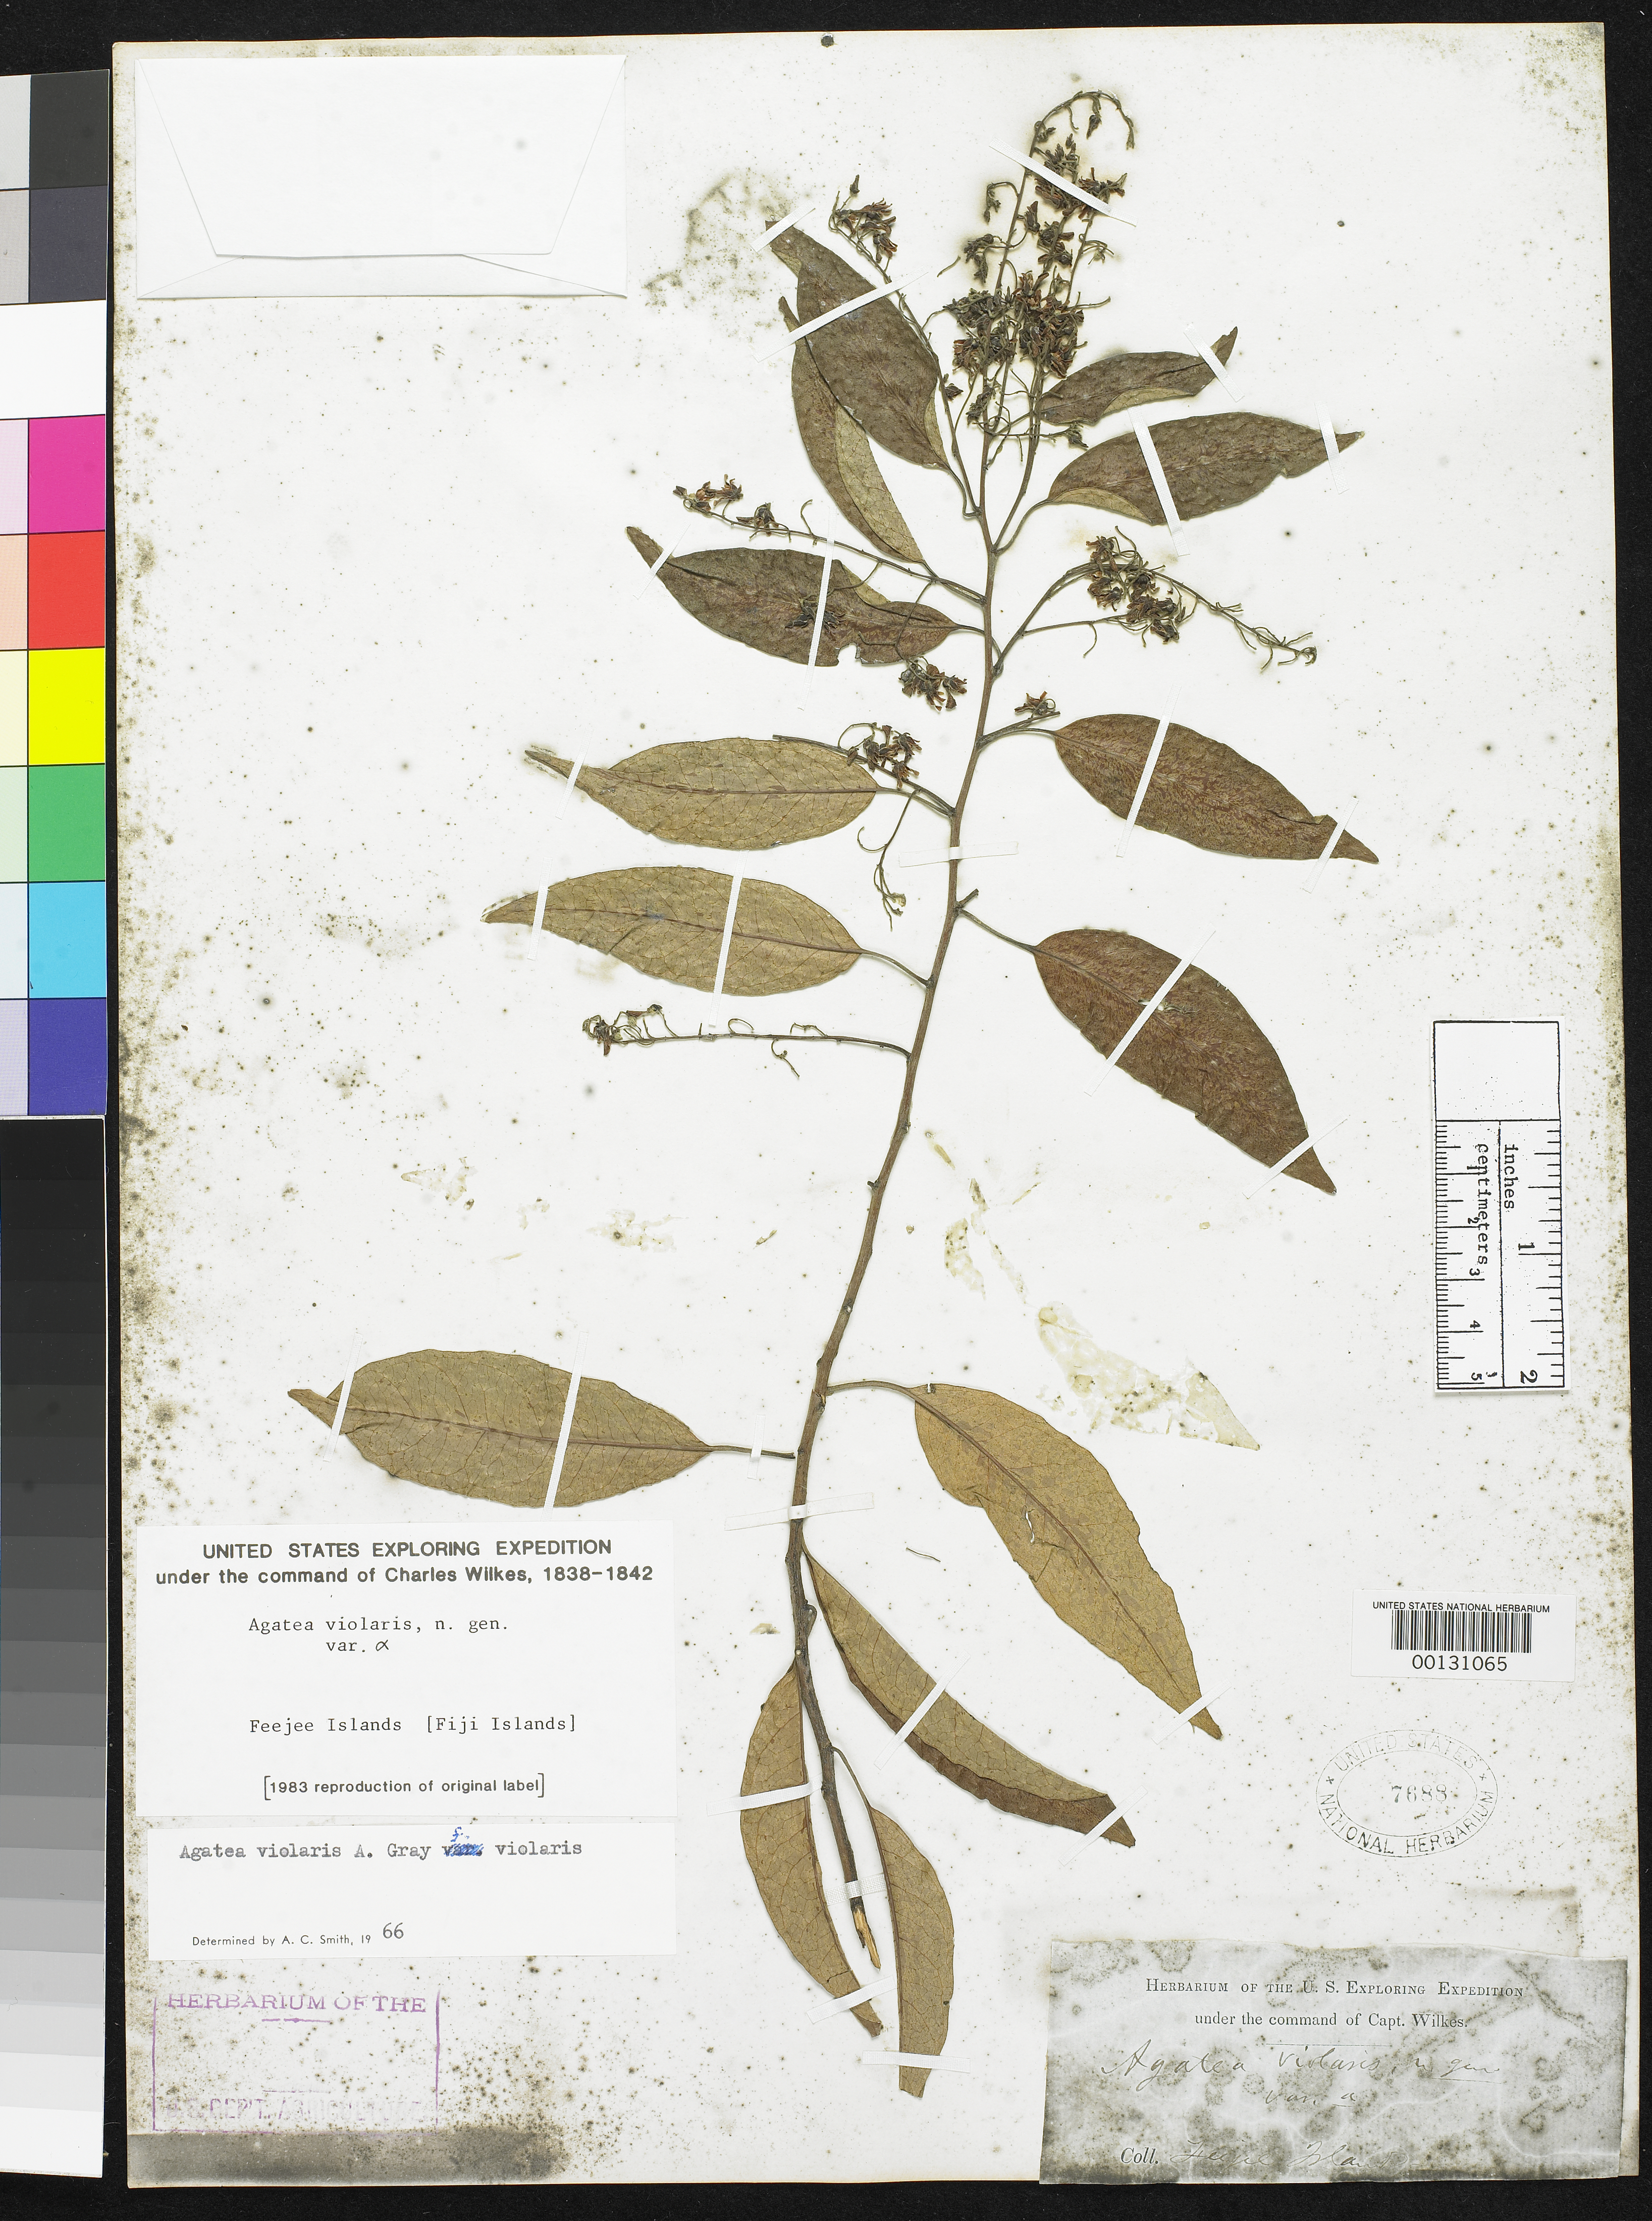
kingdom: Plantae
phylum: Tracheophyta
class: Magnoliopsida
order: Malpighiales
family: Violaceae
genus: Agatea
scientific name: Agatea violaris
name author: A. Gray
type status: Type Collection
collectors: Wilkes Explor. Exped.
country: Fiji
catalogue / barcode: US 7688